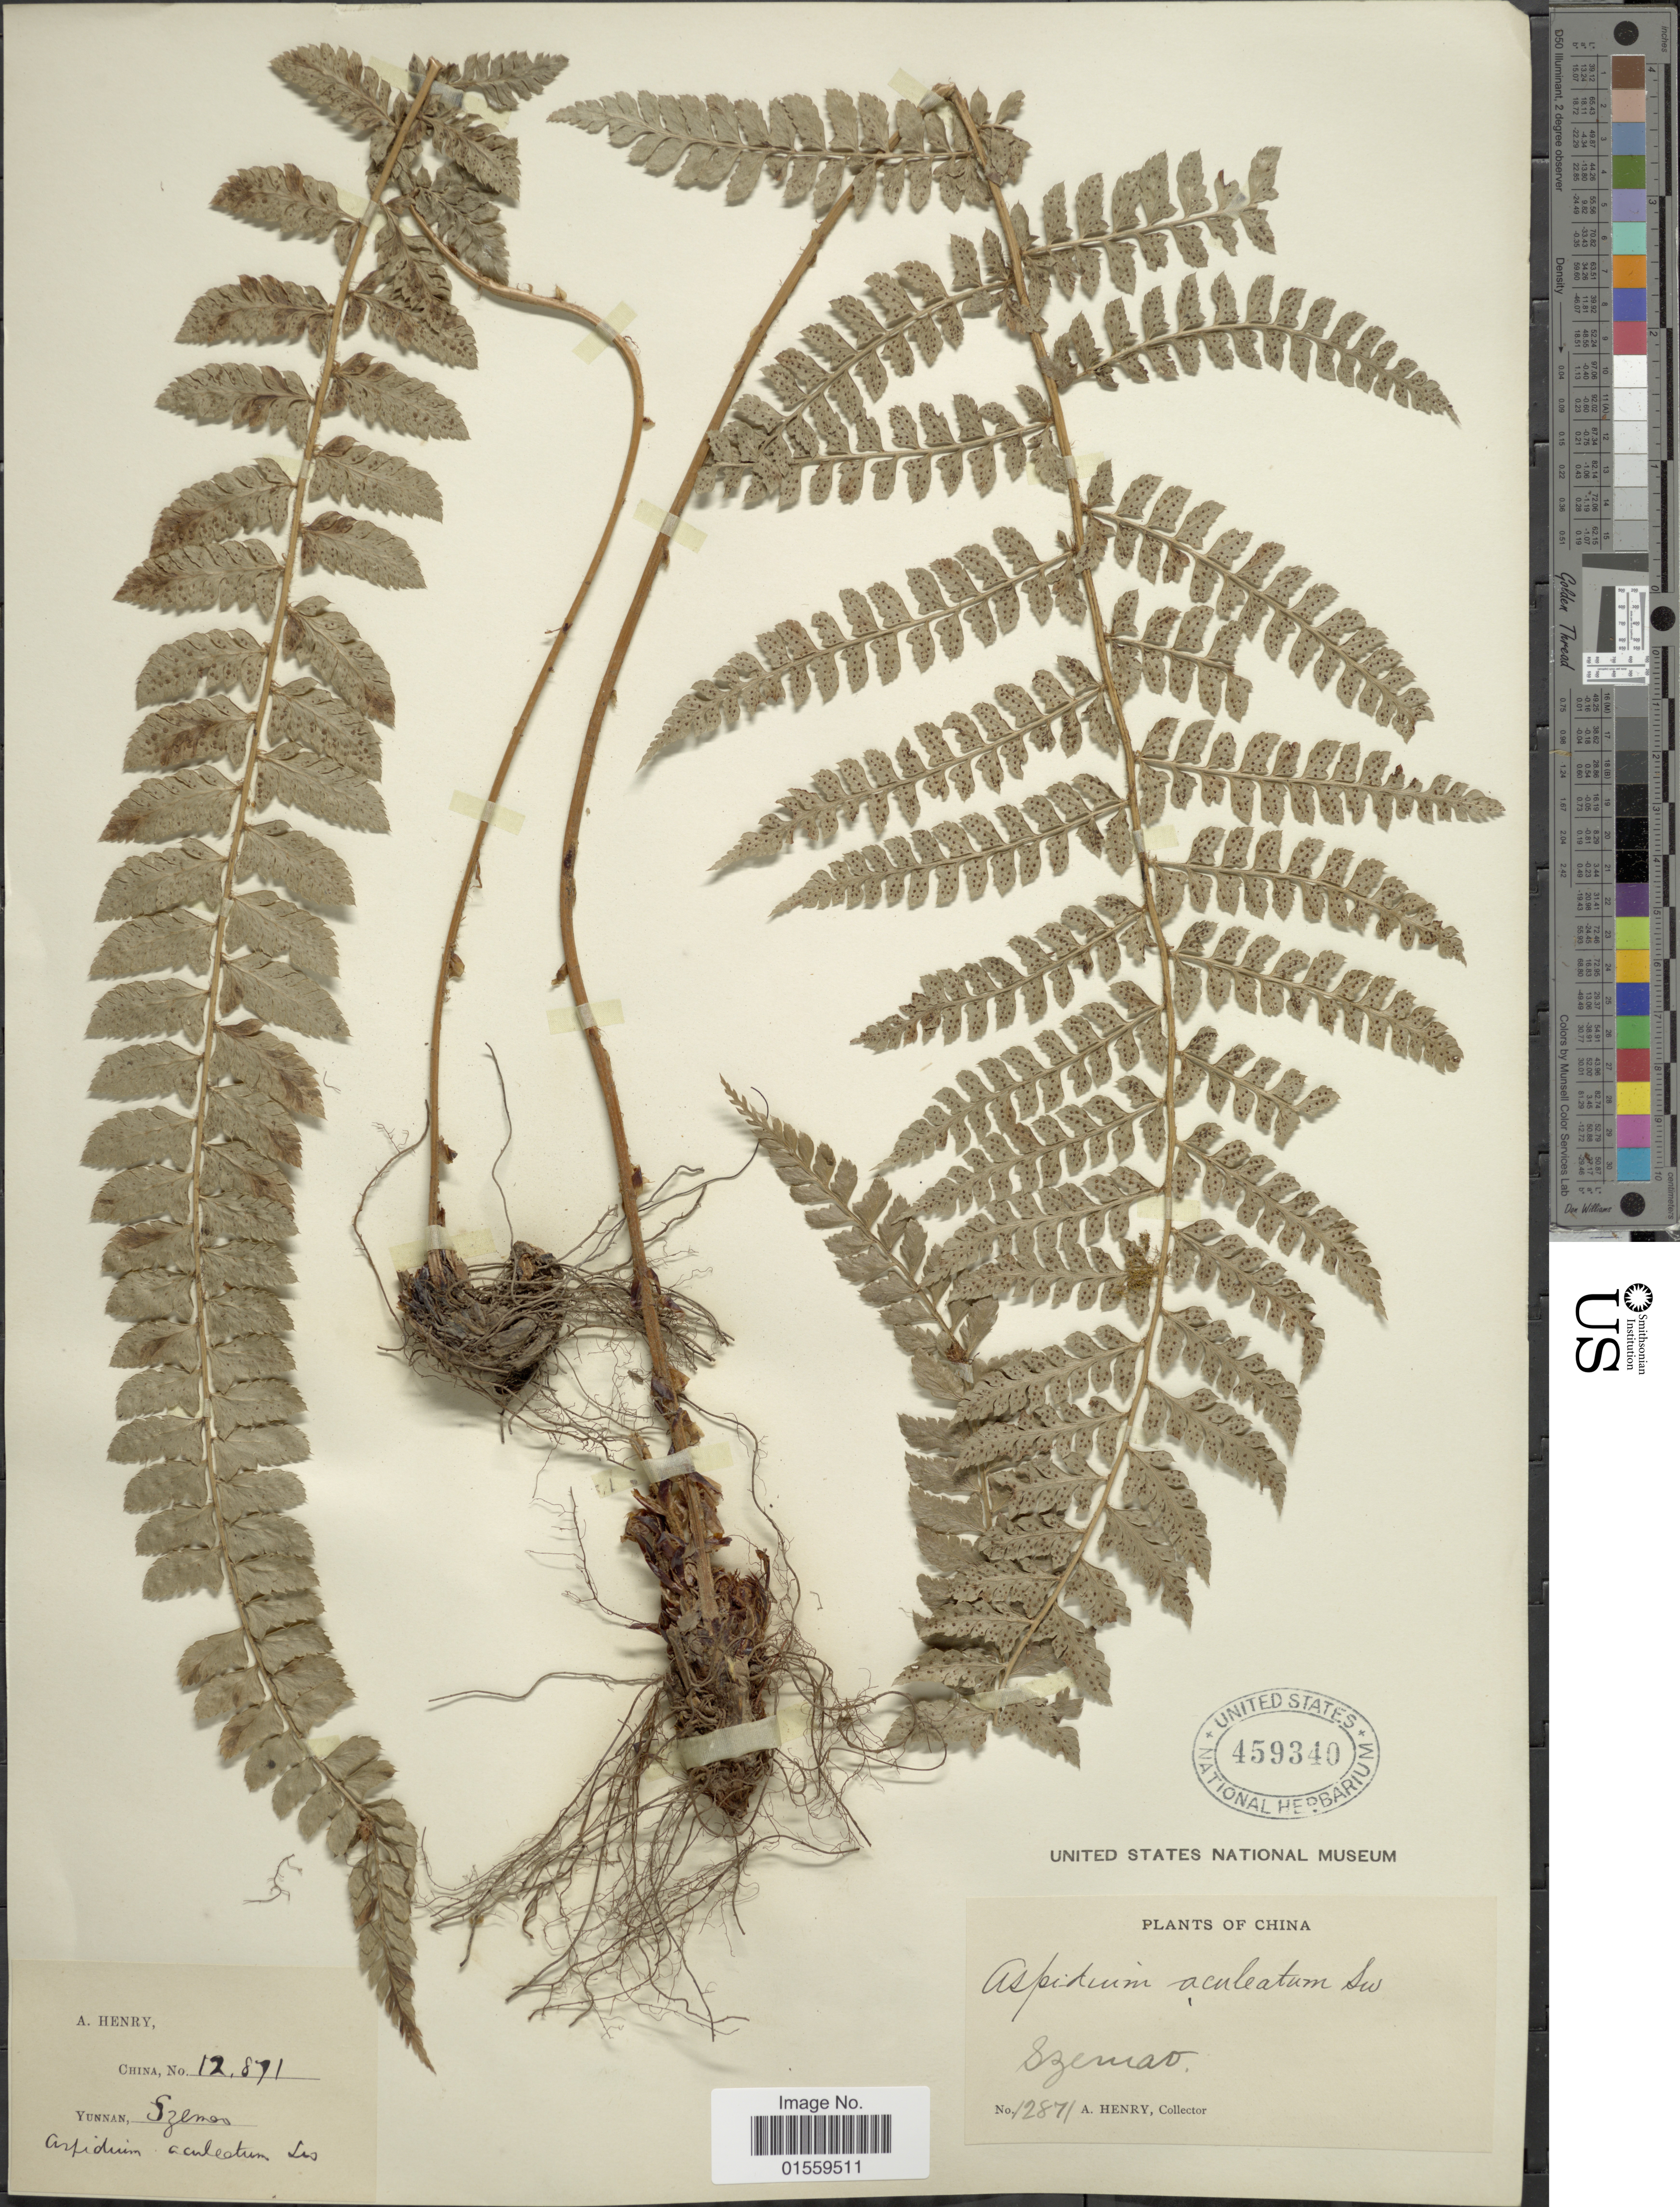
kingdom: Plantae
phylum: Tracheophyta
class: Polypodiopsida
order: Polypodiales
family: Dryopteridaceae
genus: Polystichum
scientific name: Polystichum setiferum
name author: (Forssk.) Moore ex Woynar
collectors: A. Henry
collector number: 12871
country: China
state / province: Yunnan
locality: Yunnan, Szemao.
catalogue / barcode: US 459340